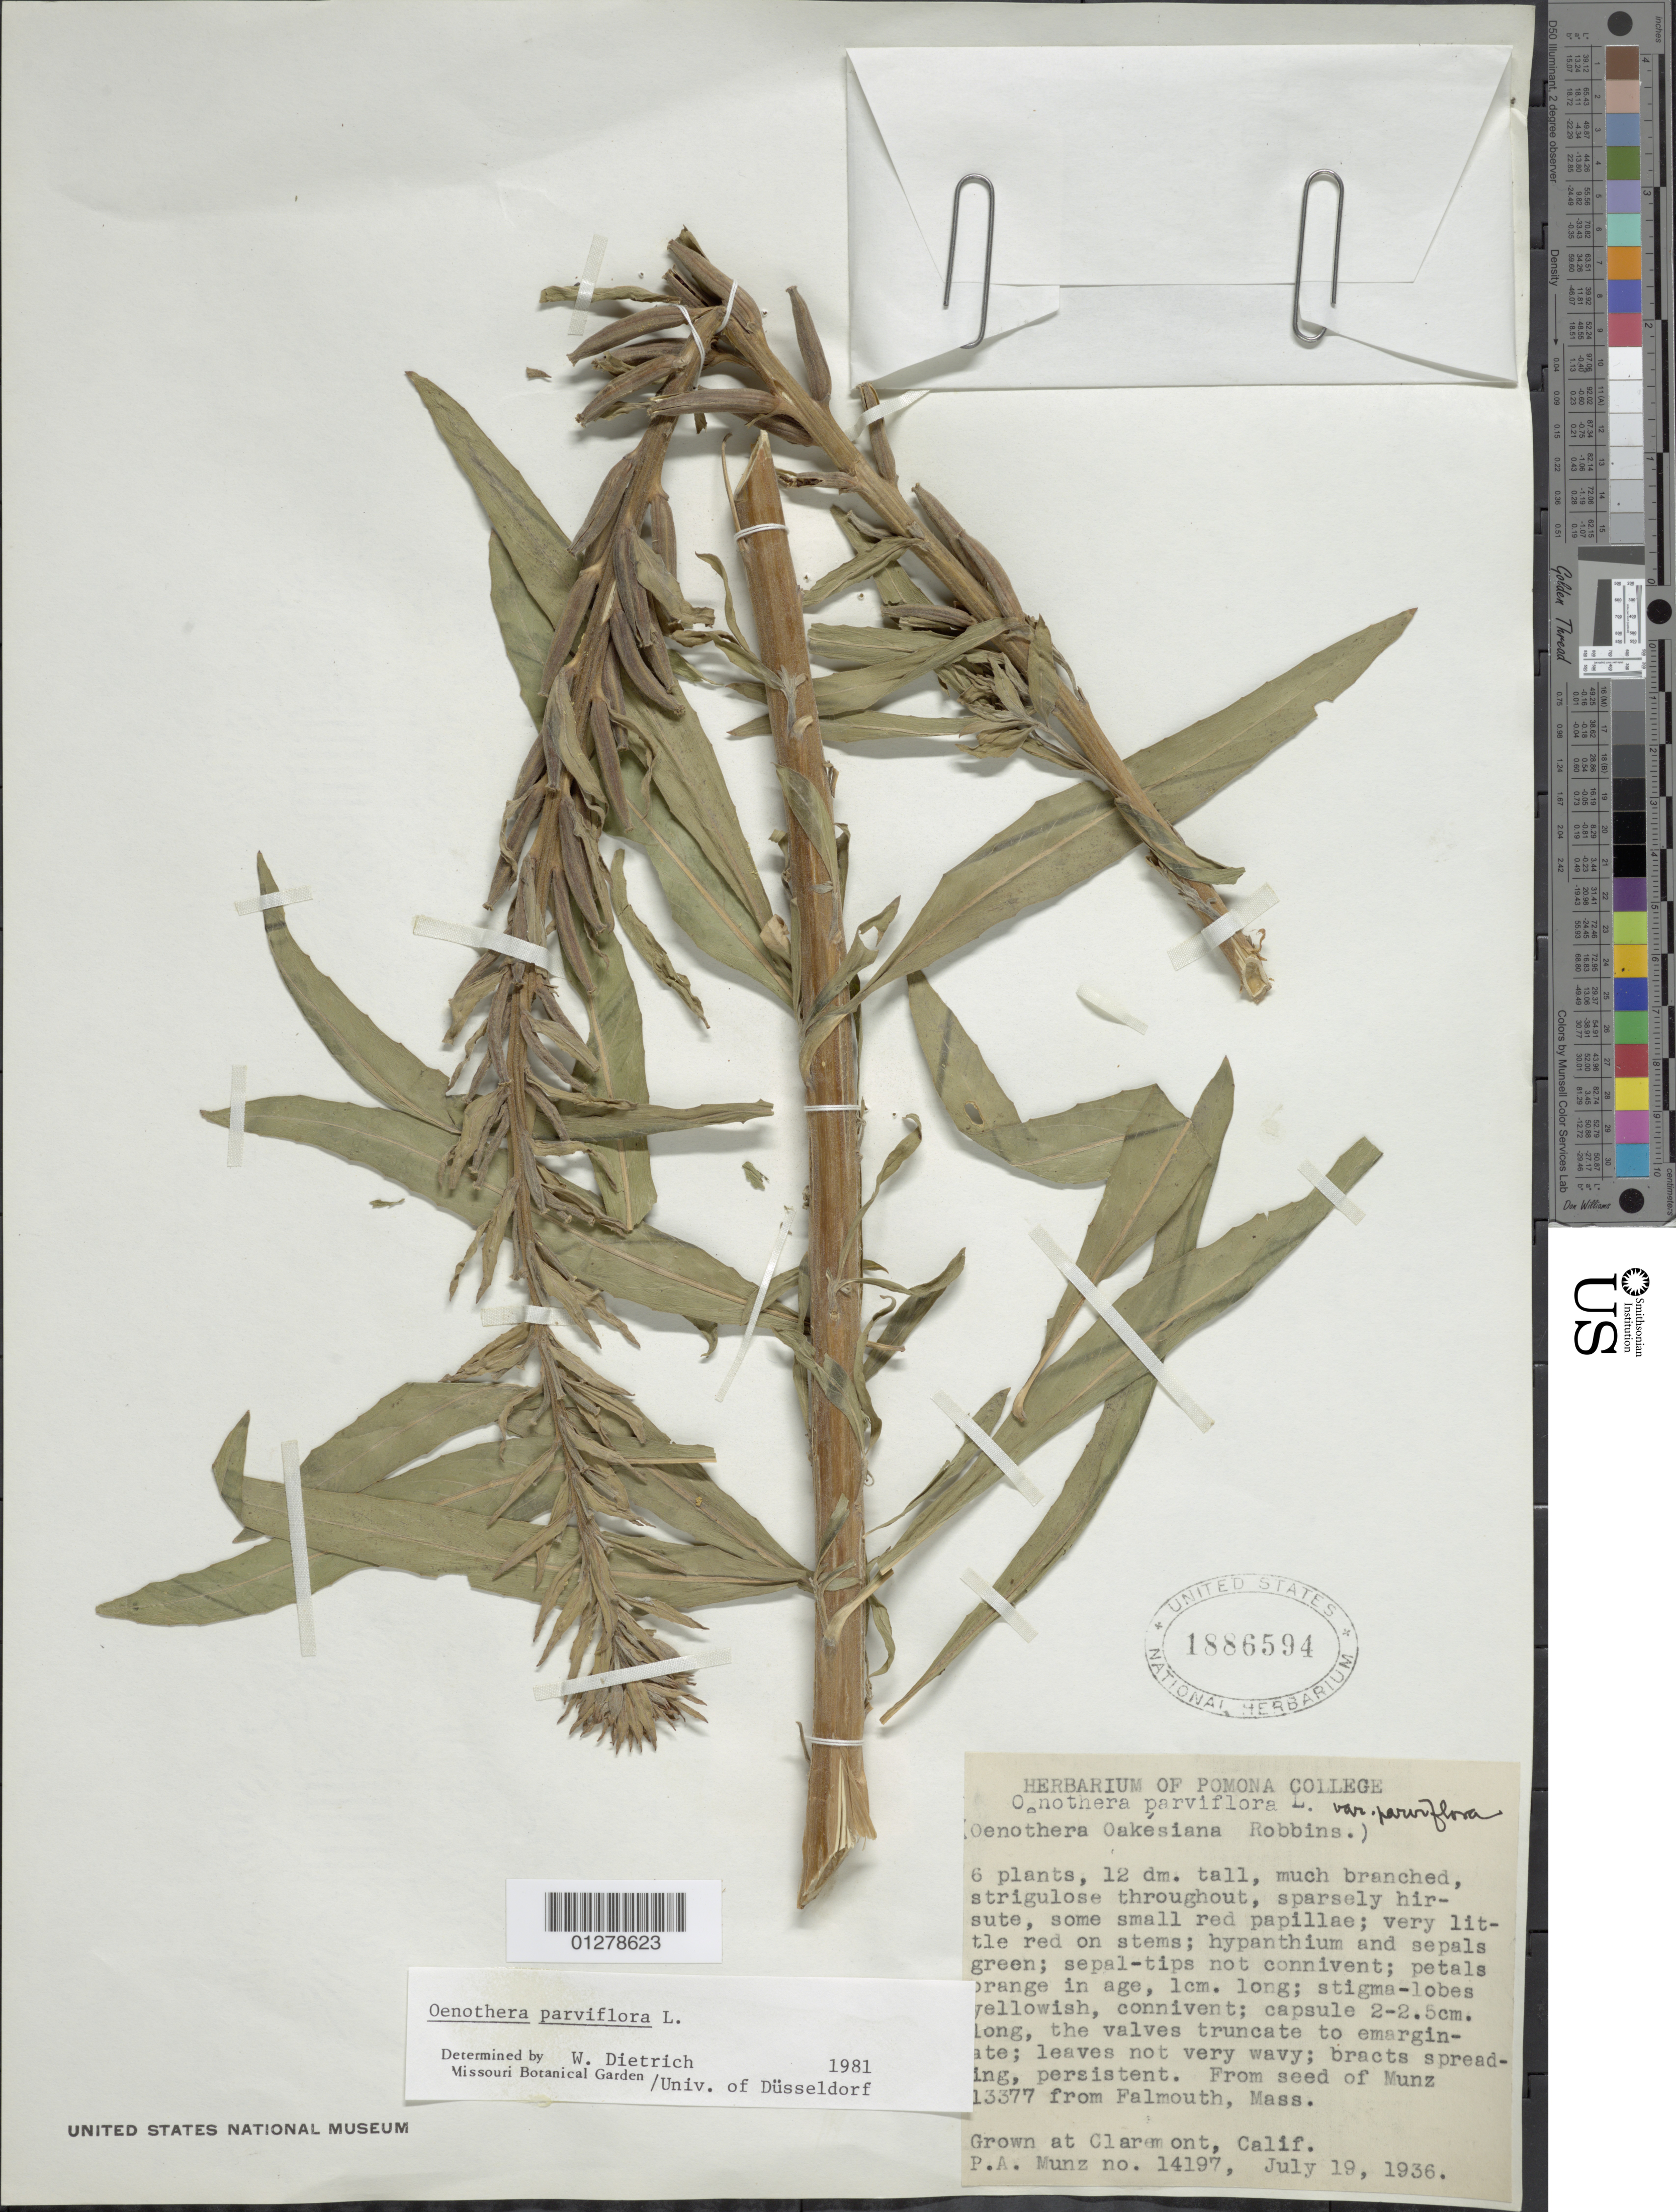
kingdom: Plantae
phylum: Tracheophyta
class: Magnoliopsida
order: Myrtales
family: Onagraceae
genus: Oenothera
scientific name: Oenothera parviflora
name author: L.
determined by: Munz, Philip A.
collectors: P. A. Munz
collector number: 14197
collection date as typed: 19 Jul 1936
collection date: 1936-07-19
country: United States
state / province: California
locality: Claremont, Pomona College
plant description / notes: From seed of Munz13377 from Falmouth, Mass.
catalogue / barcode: US 1886594